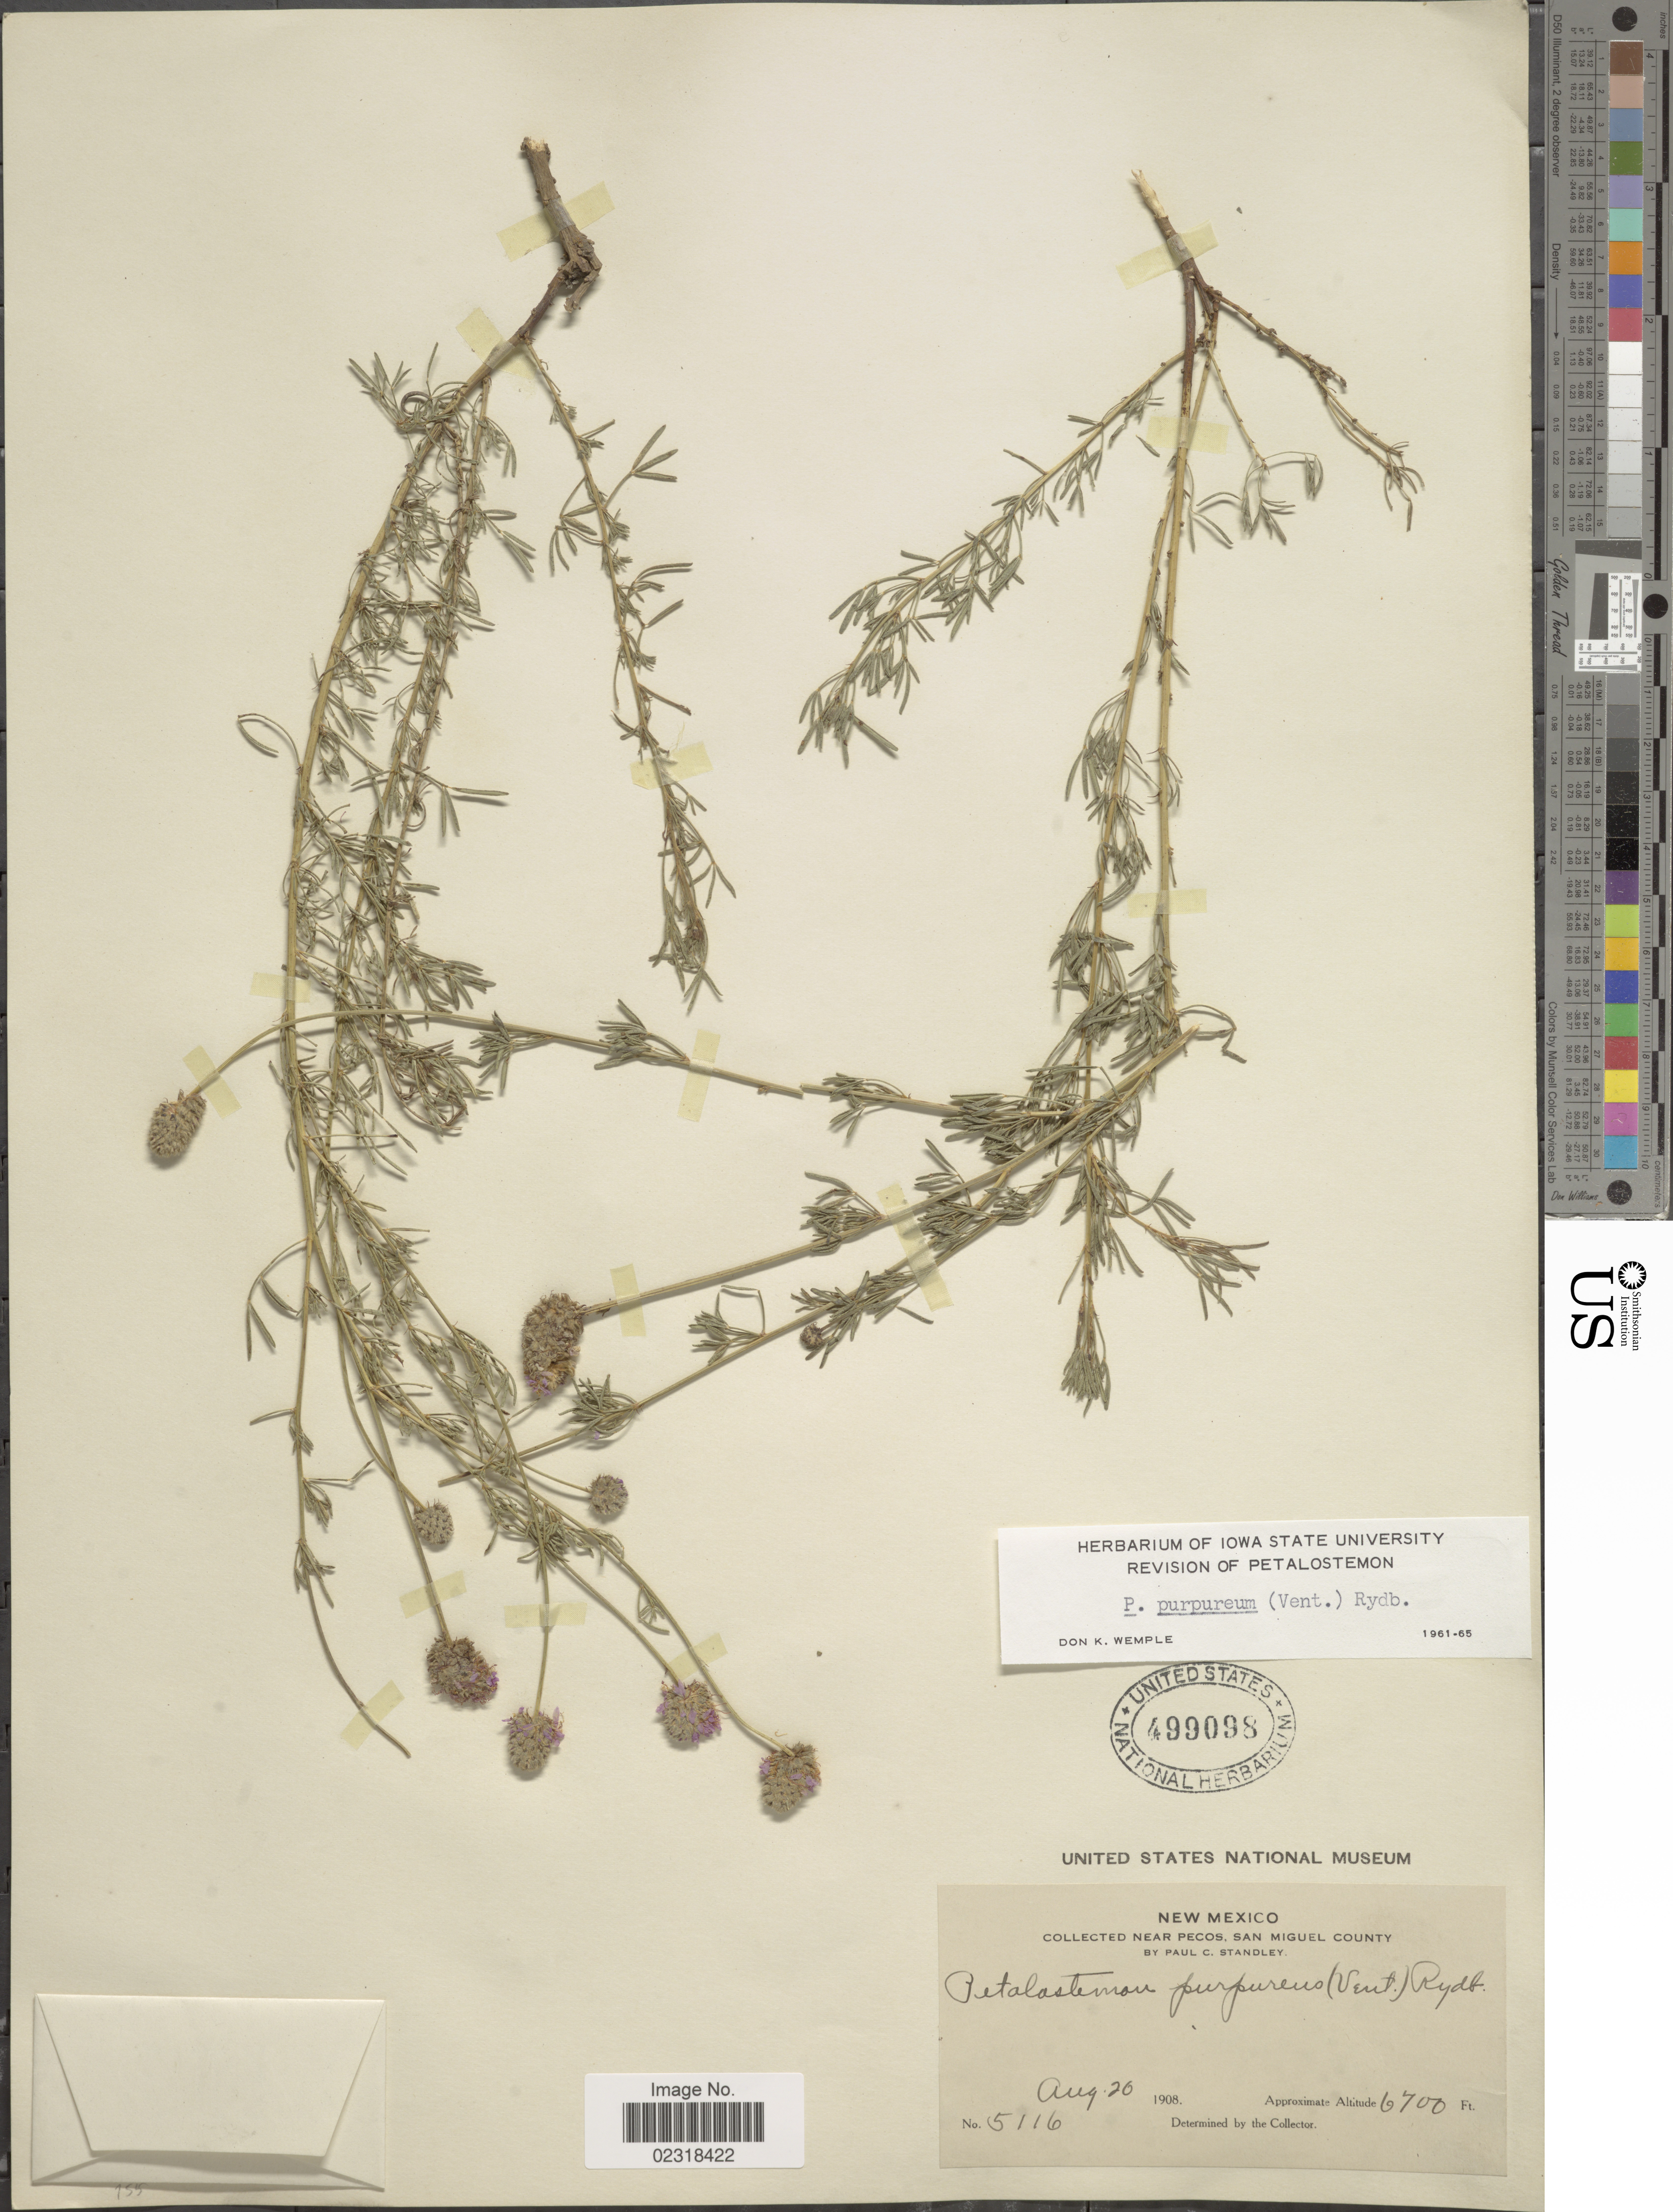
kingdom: Plantae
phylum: Tracheophyta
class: Magnoliopsida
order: Fabales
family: Fabaceae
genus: Dalea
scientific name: Dalea purpurea var. purpurea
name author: Vent.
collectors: P. C. Standley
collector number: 5116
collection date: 1908-08-26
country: United States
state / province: New Mexico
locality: Near Pecos, San Miguel County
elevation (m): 2042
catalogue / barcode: US 499098